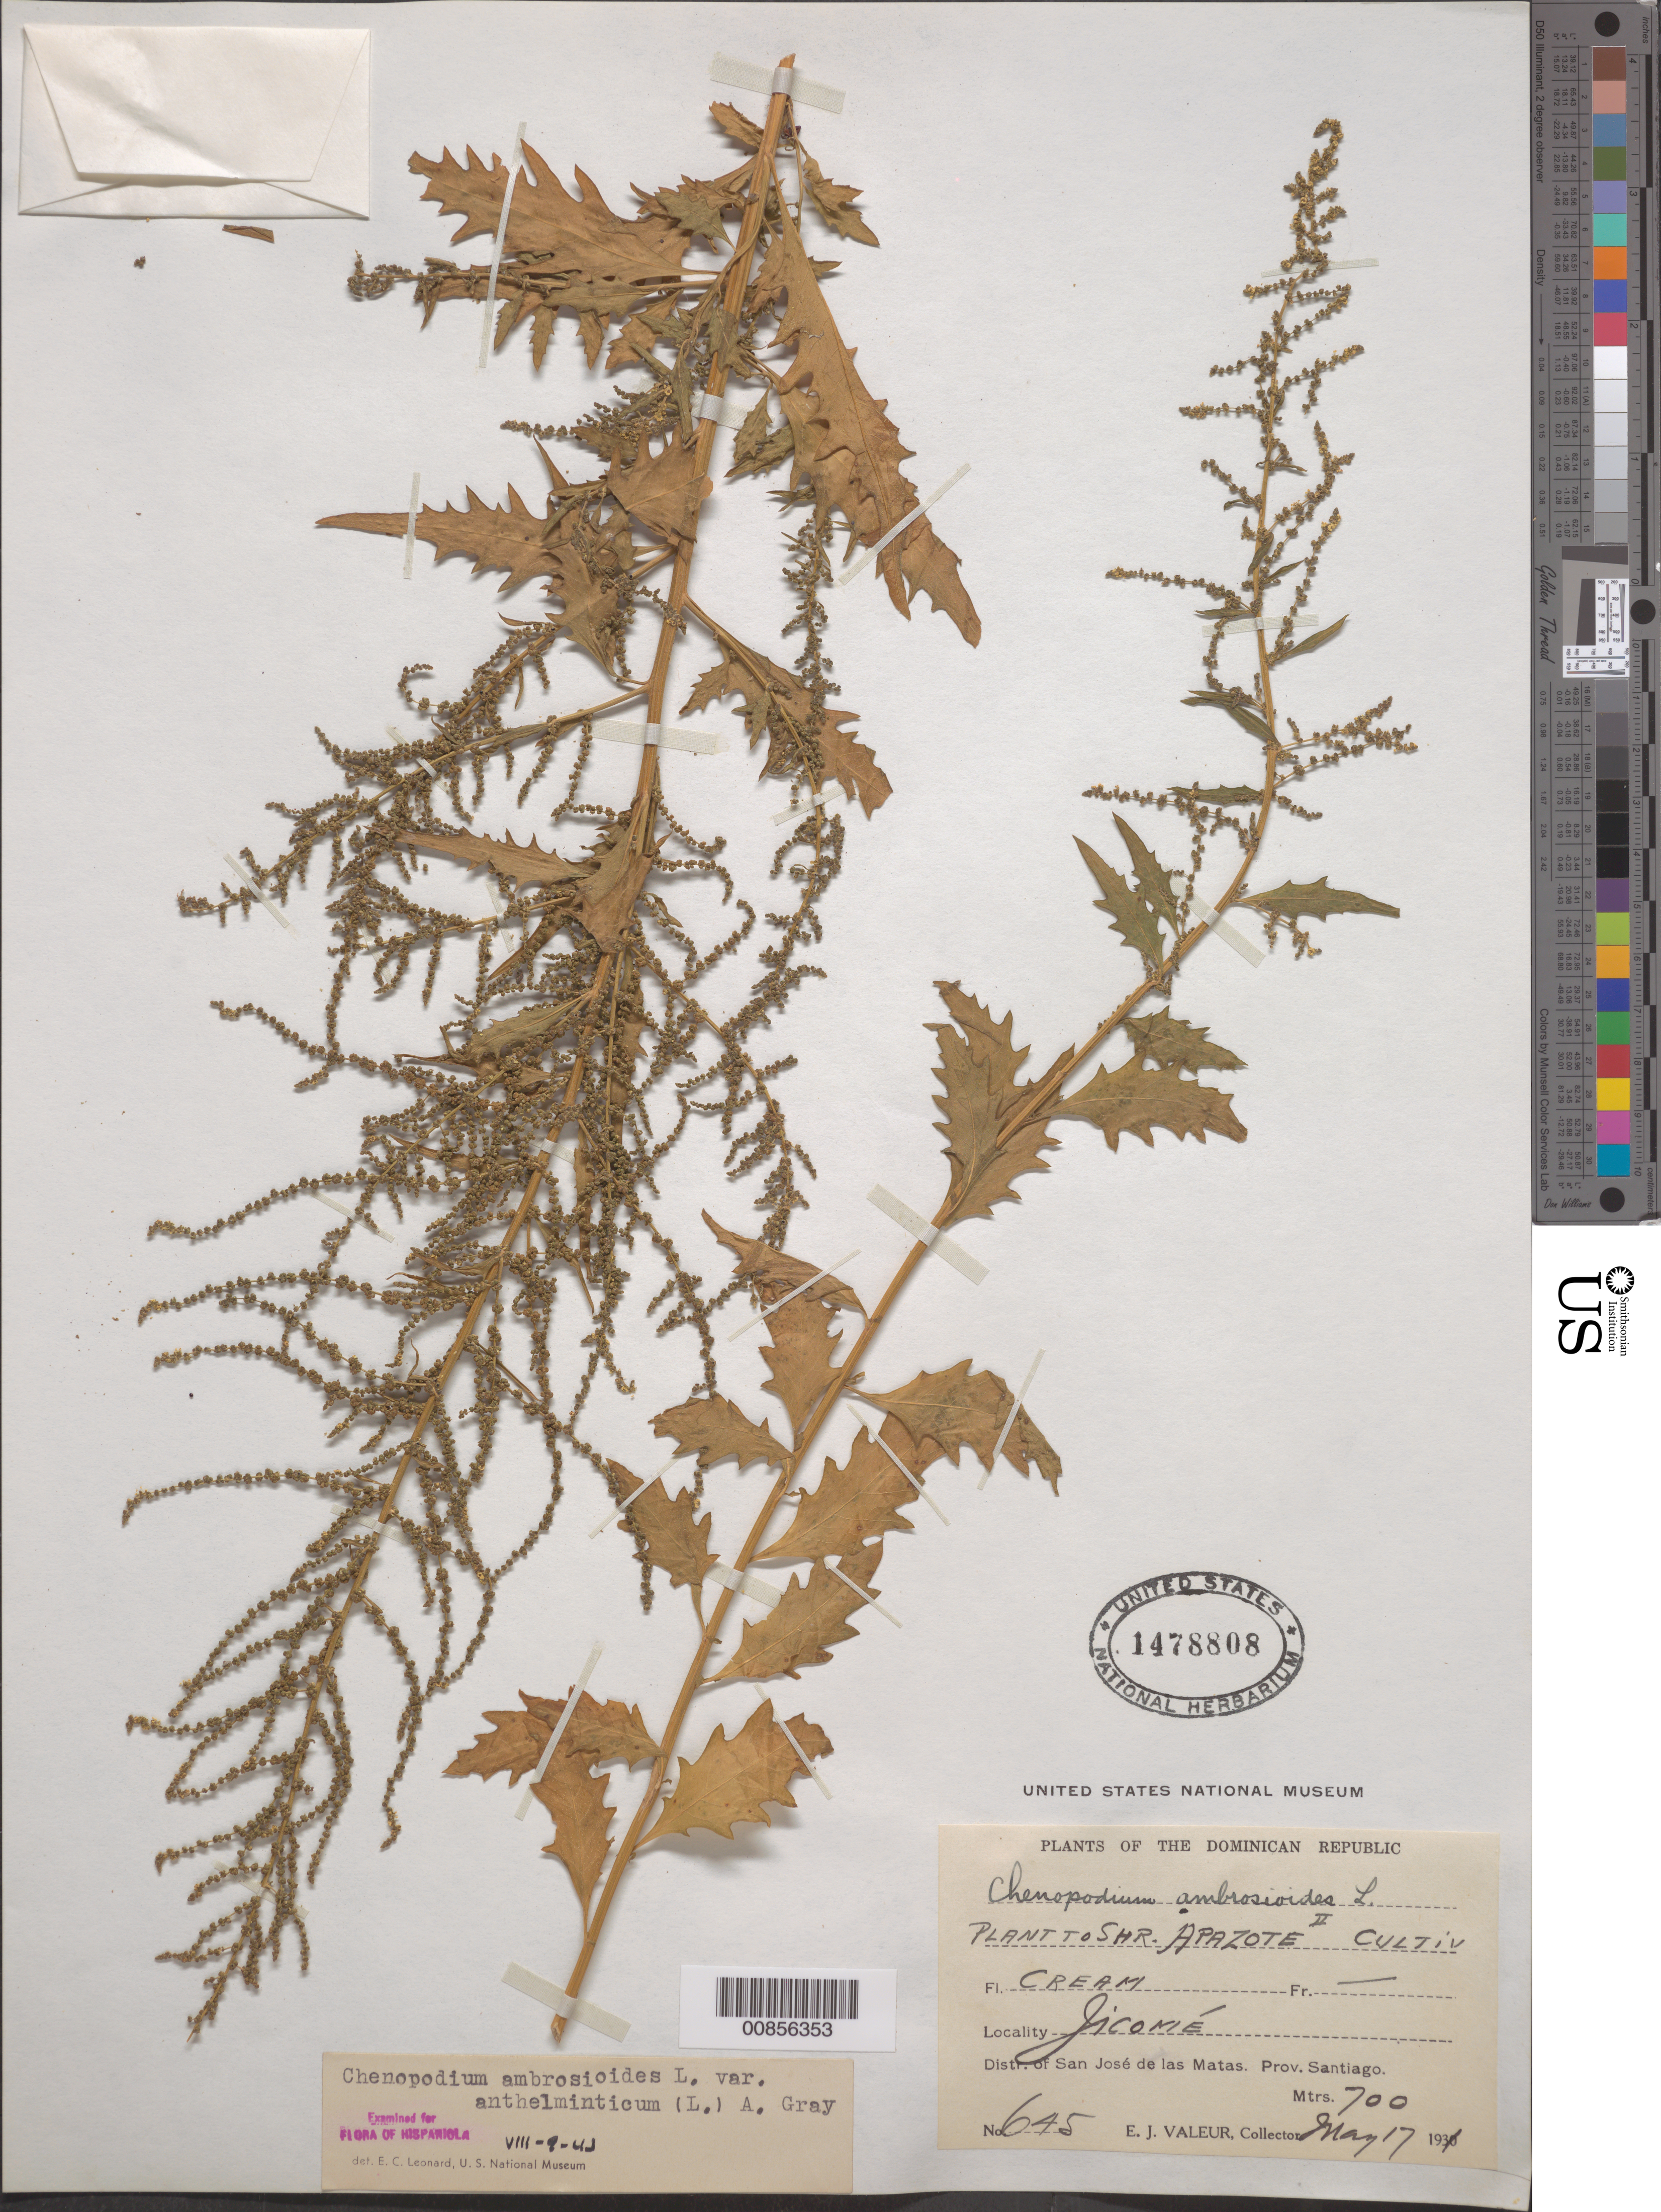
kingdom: Plantae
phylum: Tracheophyta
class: Magnoliopsida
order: Caryophyllales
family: Amaranthaceae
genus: Chenopodium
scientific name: Chenopodium ambrosioides var. anthelminticum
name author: (L.) A. Gray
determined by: Leonard, Emery C., (US)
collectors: E. Valeur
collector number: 645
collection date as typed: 17 May 1931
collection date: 1931-05-17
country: Dominican Republic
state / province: Santiago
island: Hispaniola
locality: Distr. of San José de las Matas, Jicomé.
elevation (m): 700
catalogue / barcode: US 1478808